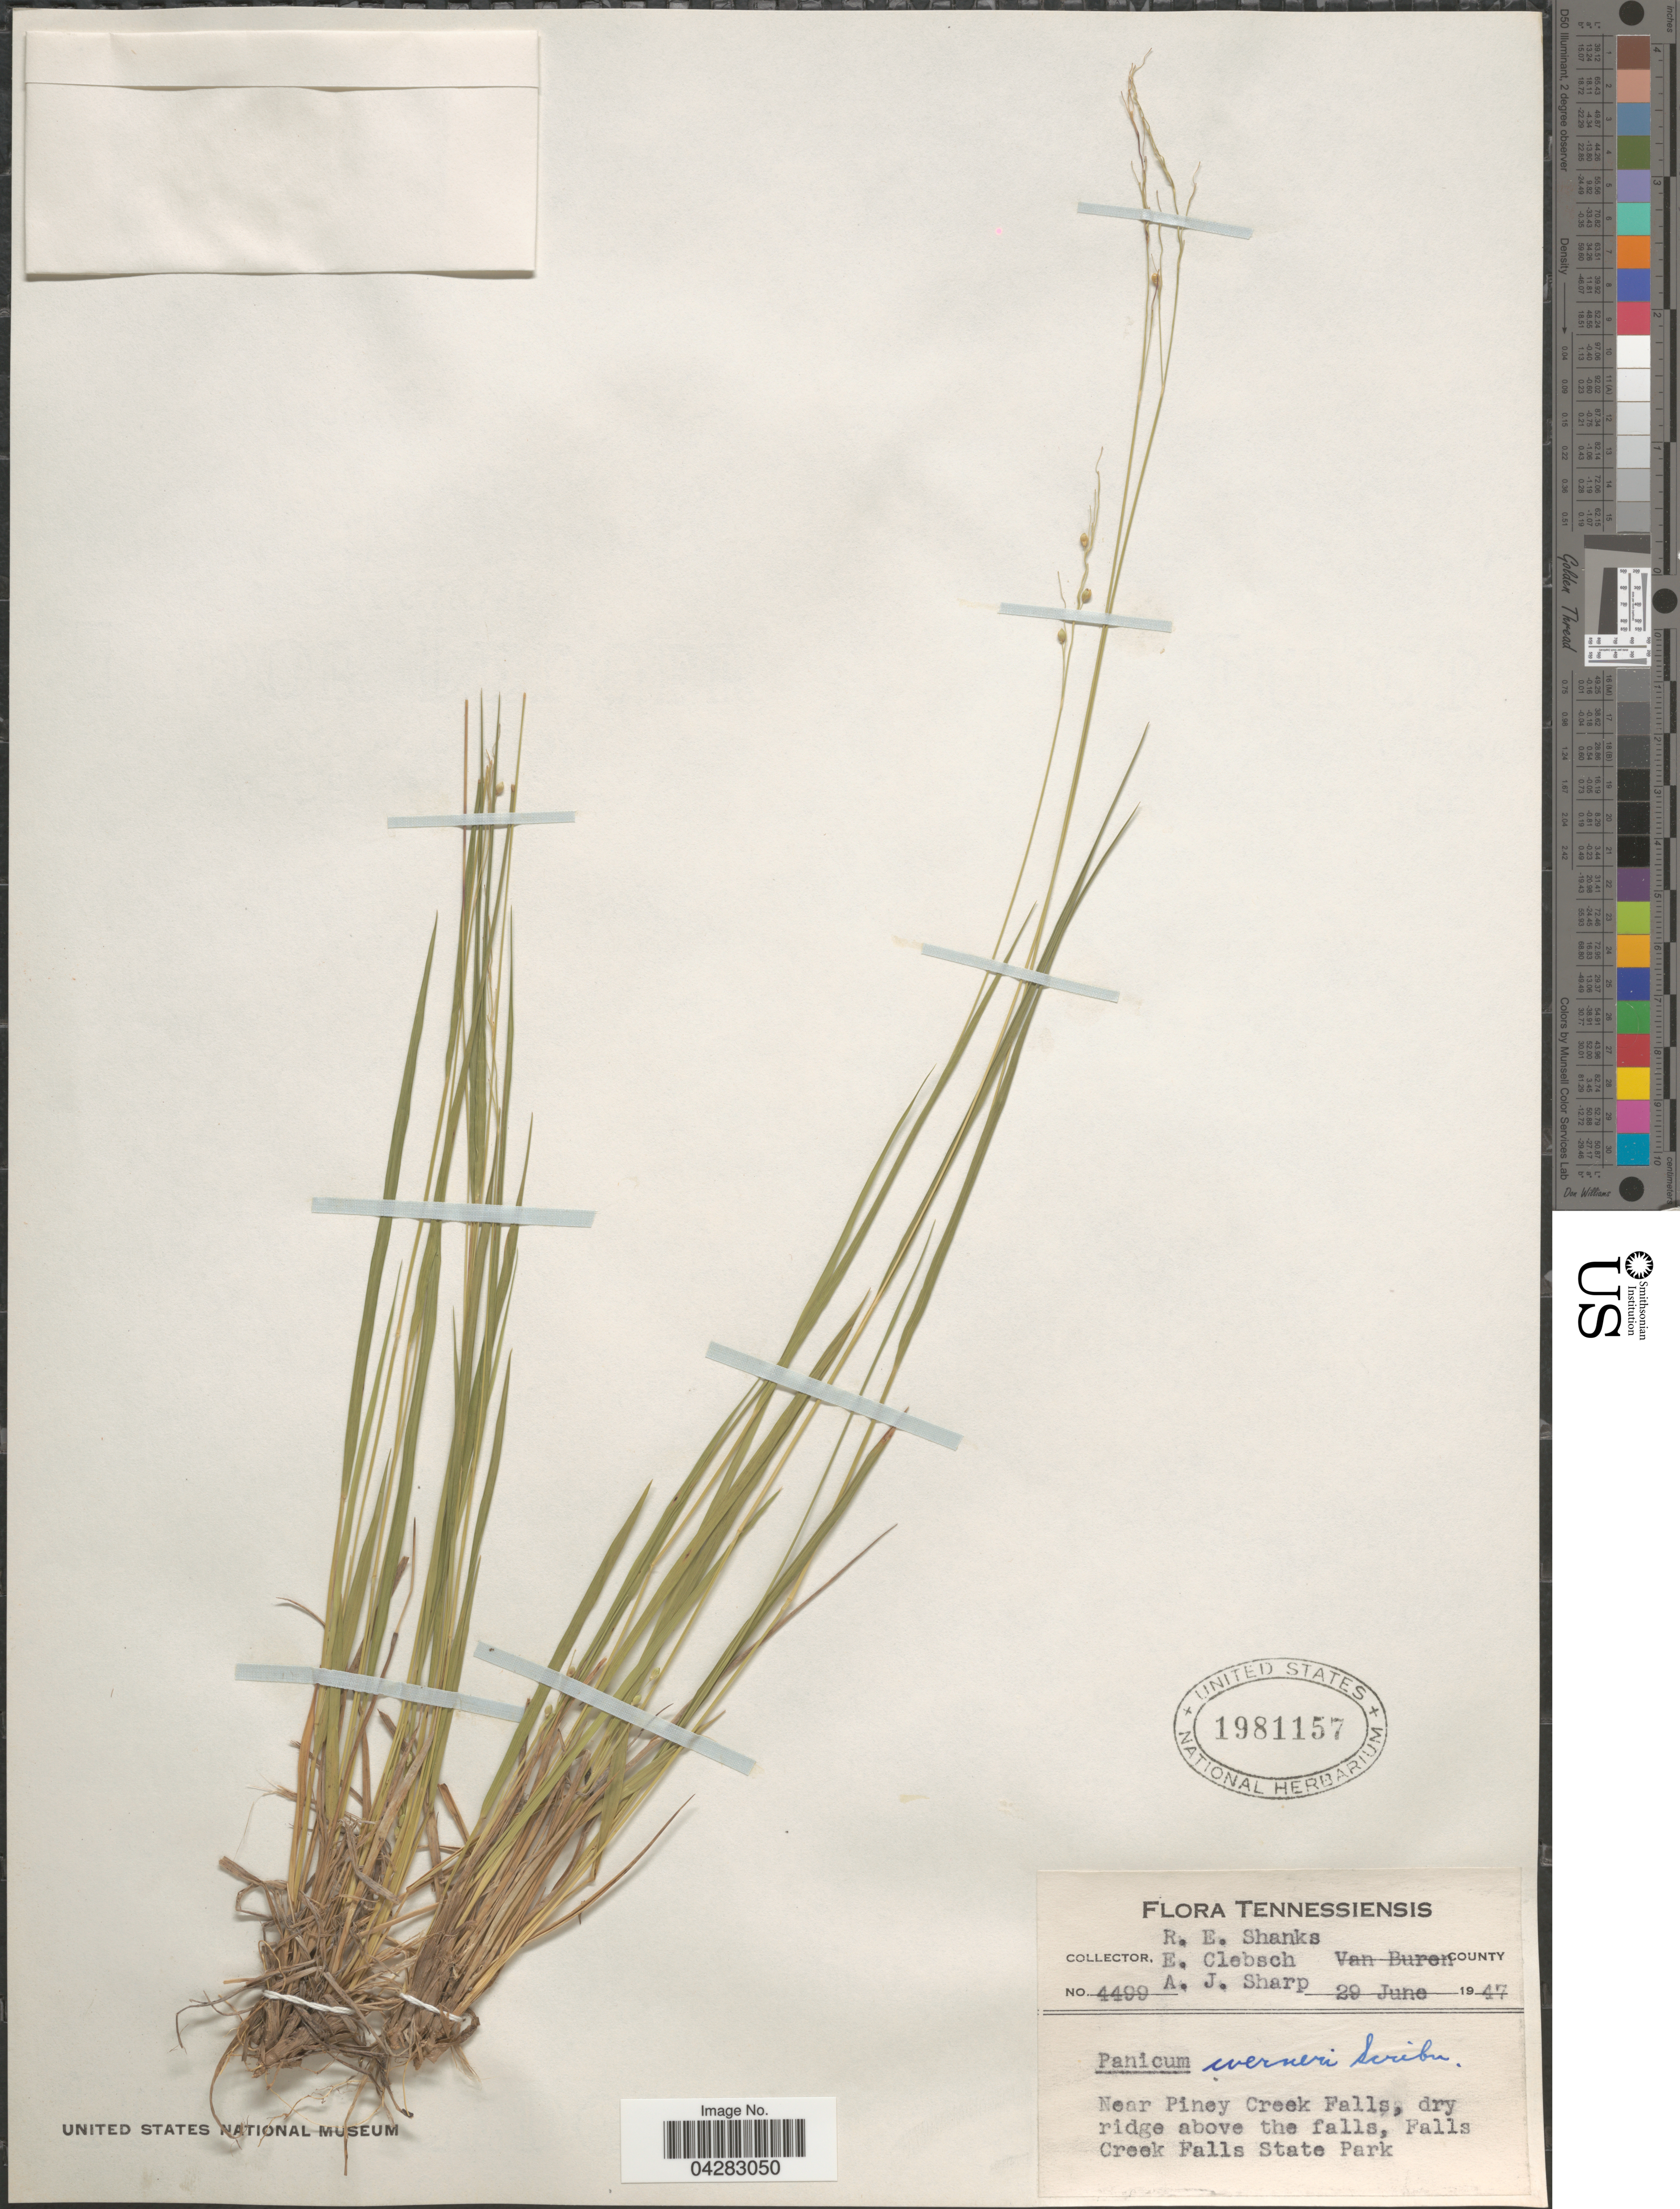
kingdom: Plantae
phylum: Tracheophyta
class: Liliopsida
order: Poales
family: Poaceae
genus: Dichanthelium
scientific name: Dichanthelium linearifolium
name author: (Scribn.) Gould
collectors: R. Shanks, E. Clebsch & A. J. Sharp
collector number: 4499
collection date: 1947-06-29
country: United States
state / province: Tennessee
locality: Tennessiensis. Van Buren County. Near Piney Creek Falls, dry ridge above the falls, Falls Creek Falls State Park.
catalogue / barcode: US 1981157